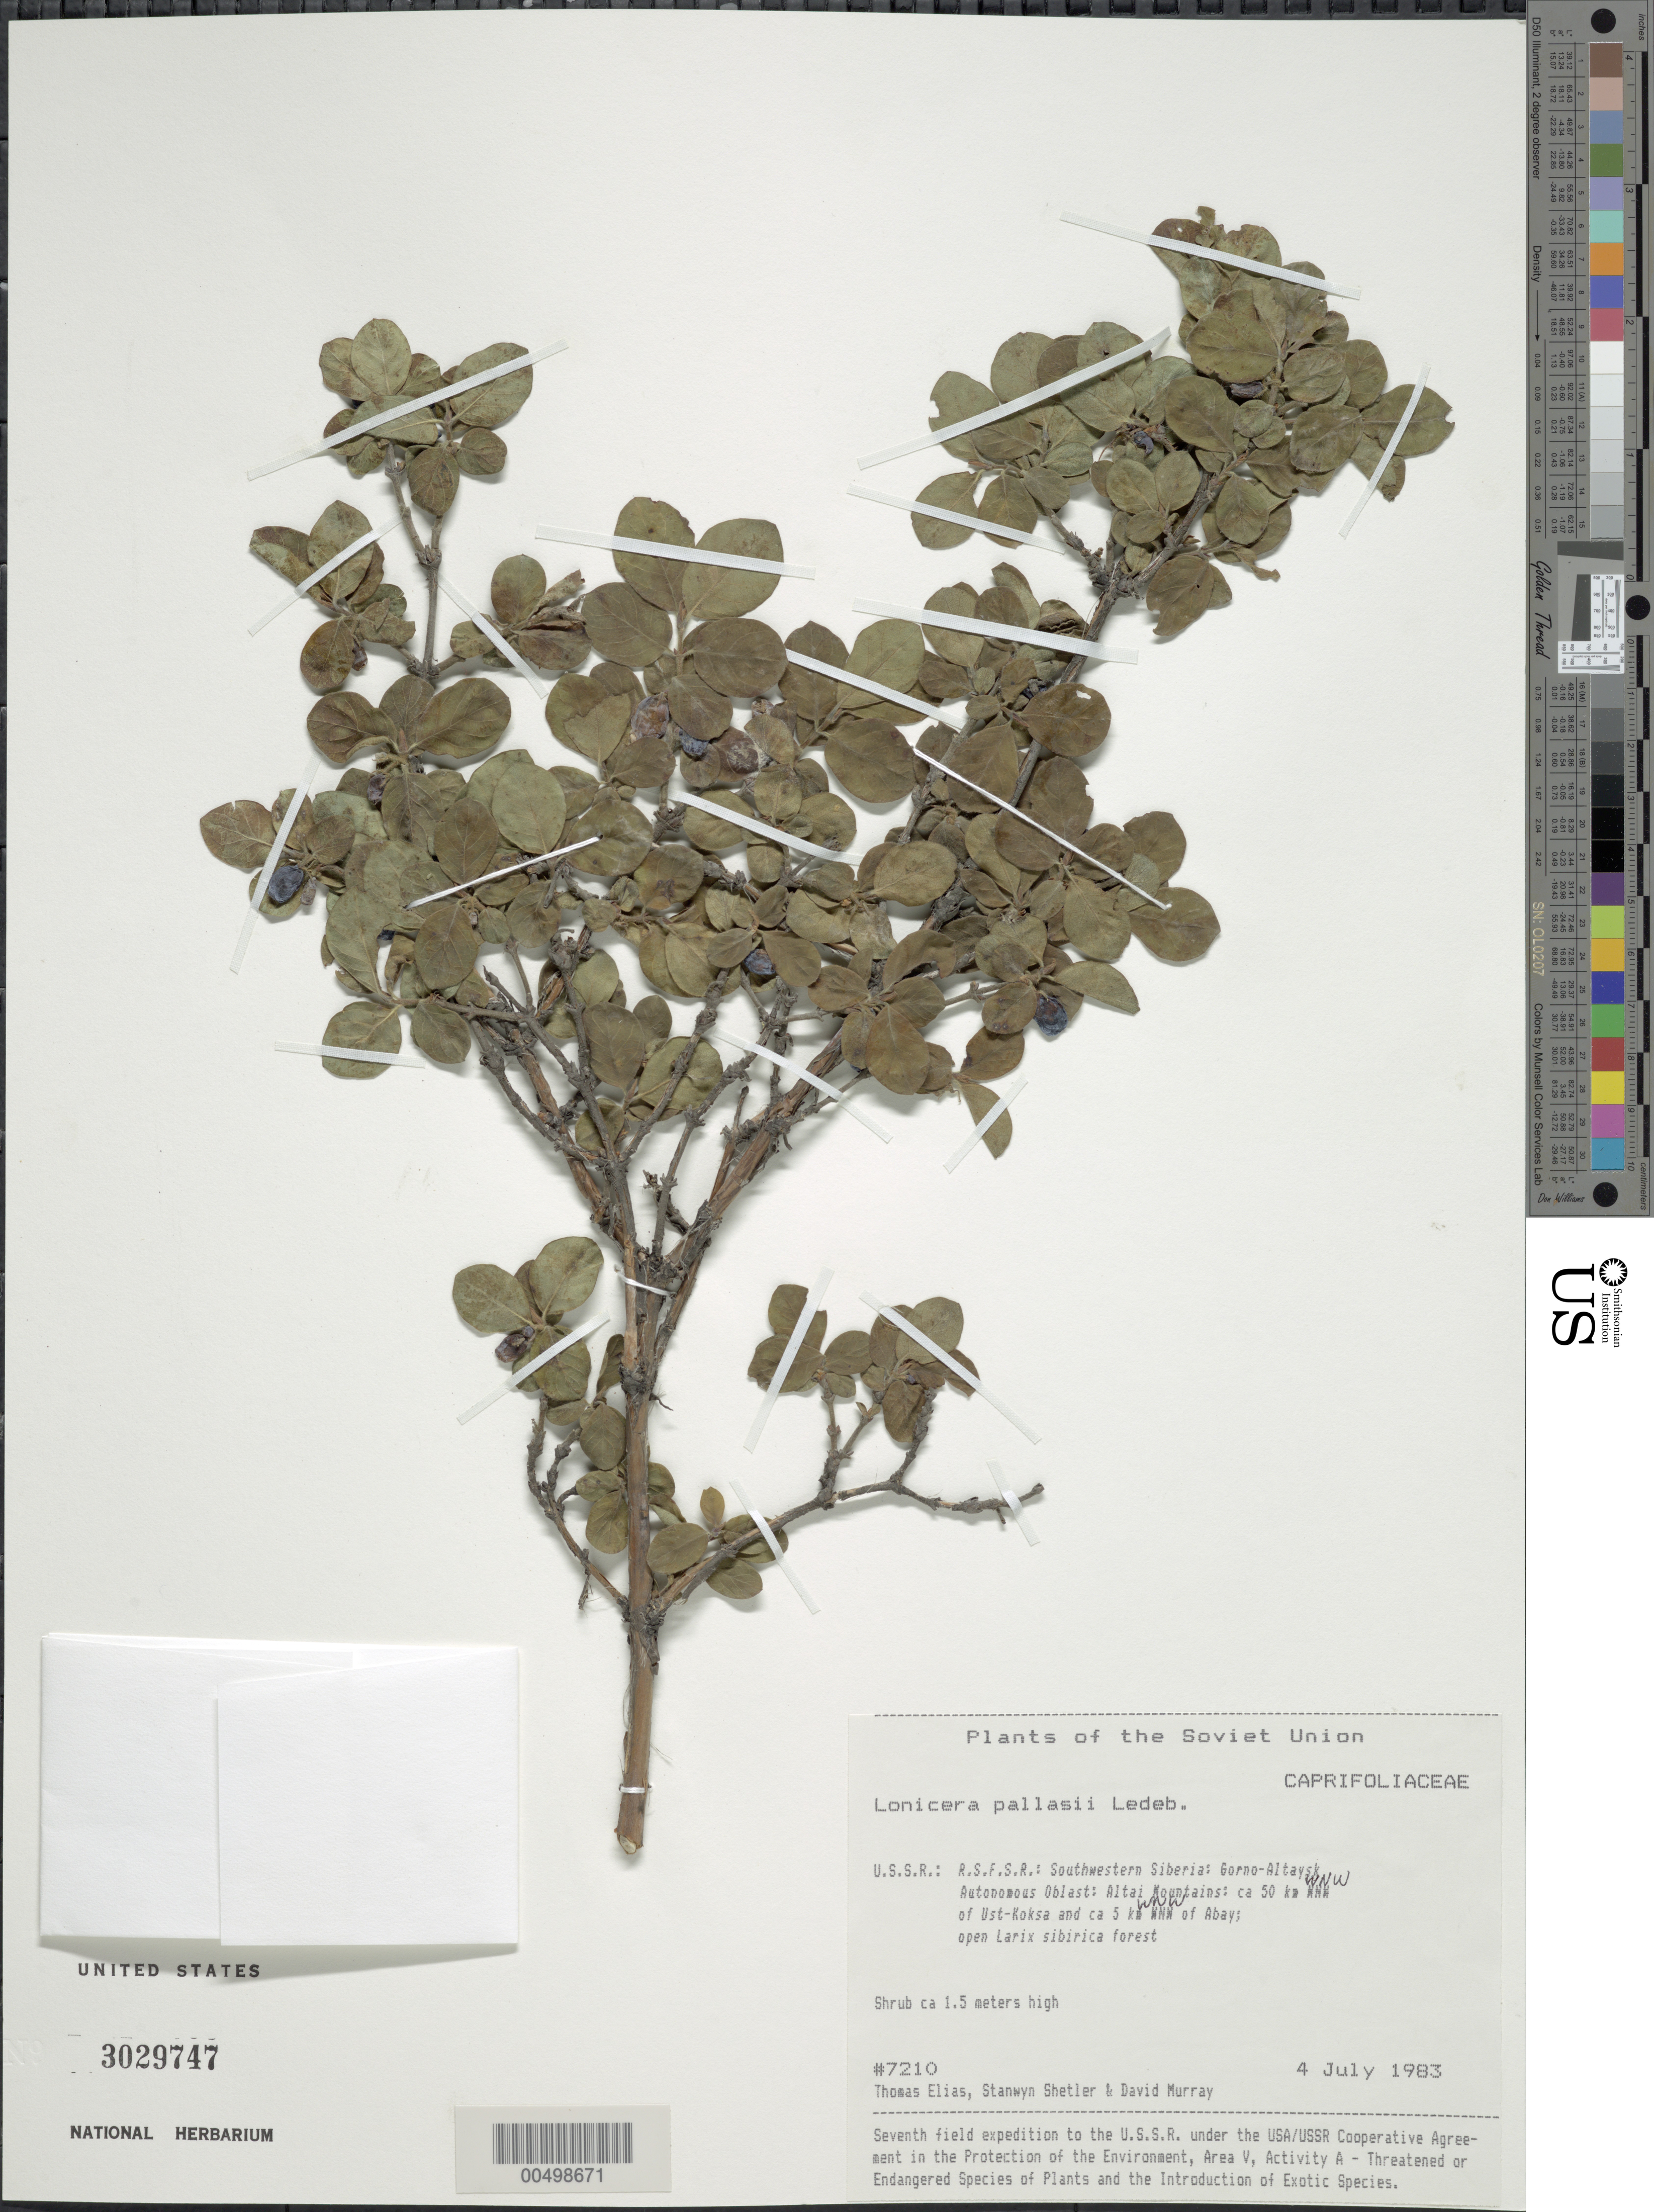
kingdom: Plantae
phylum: Tracheophyta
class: Magnoliopsida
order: Dipsacales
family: Caprifoliaceae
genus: Lonicera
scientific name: Lonicera pallasii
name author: Ledeb.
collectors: T. Elias, S. Shetler & D. F. Murray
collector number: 7210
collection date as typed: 04 Jul 1983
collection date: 1983-07-04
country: Russian Federation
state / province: Altai Republic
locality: Altai Mountains, ca. 50 km WNW of Ust-Koksa and ca. 5 km WNW of Abay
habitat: open Larix sibirica forest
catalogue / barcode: US 3029747